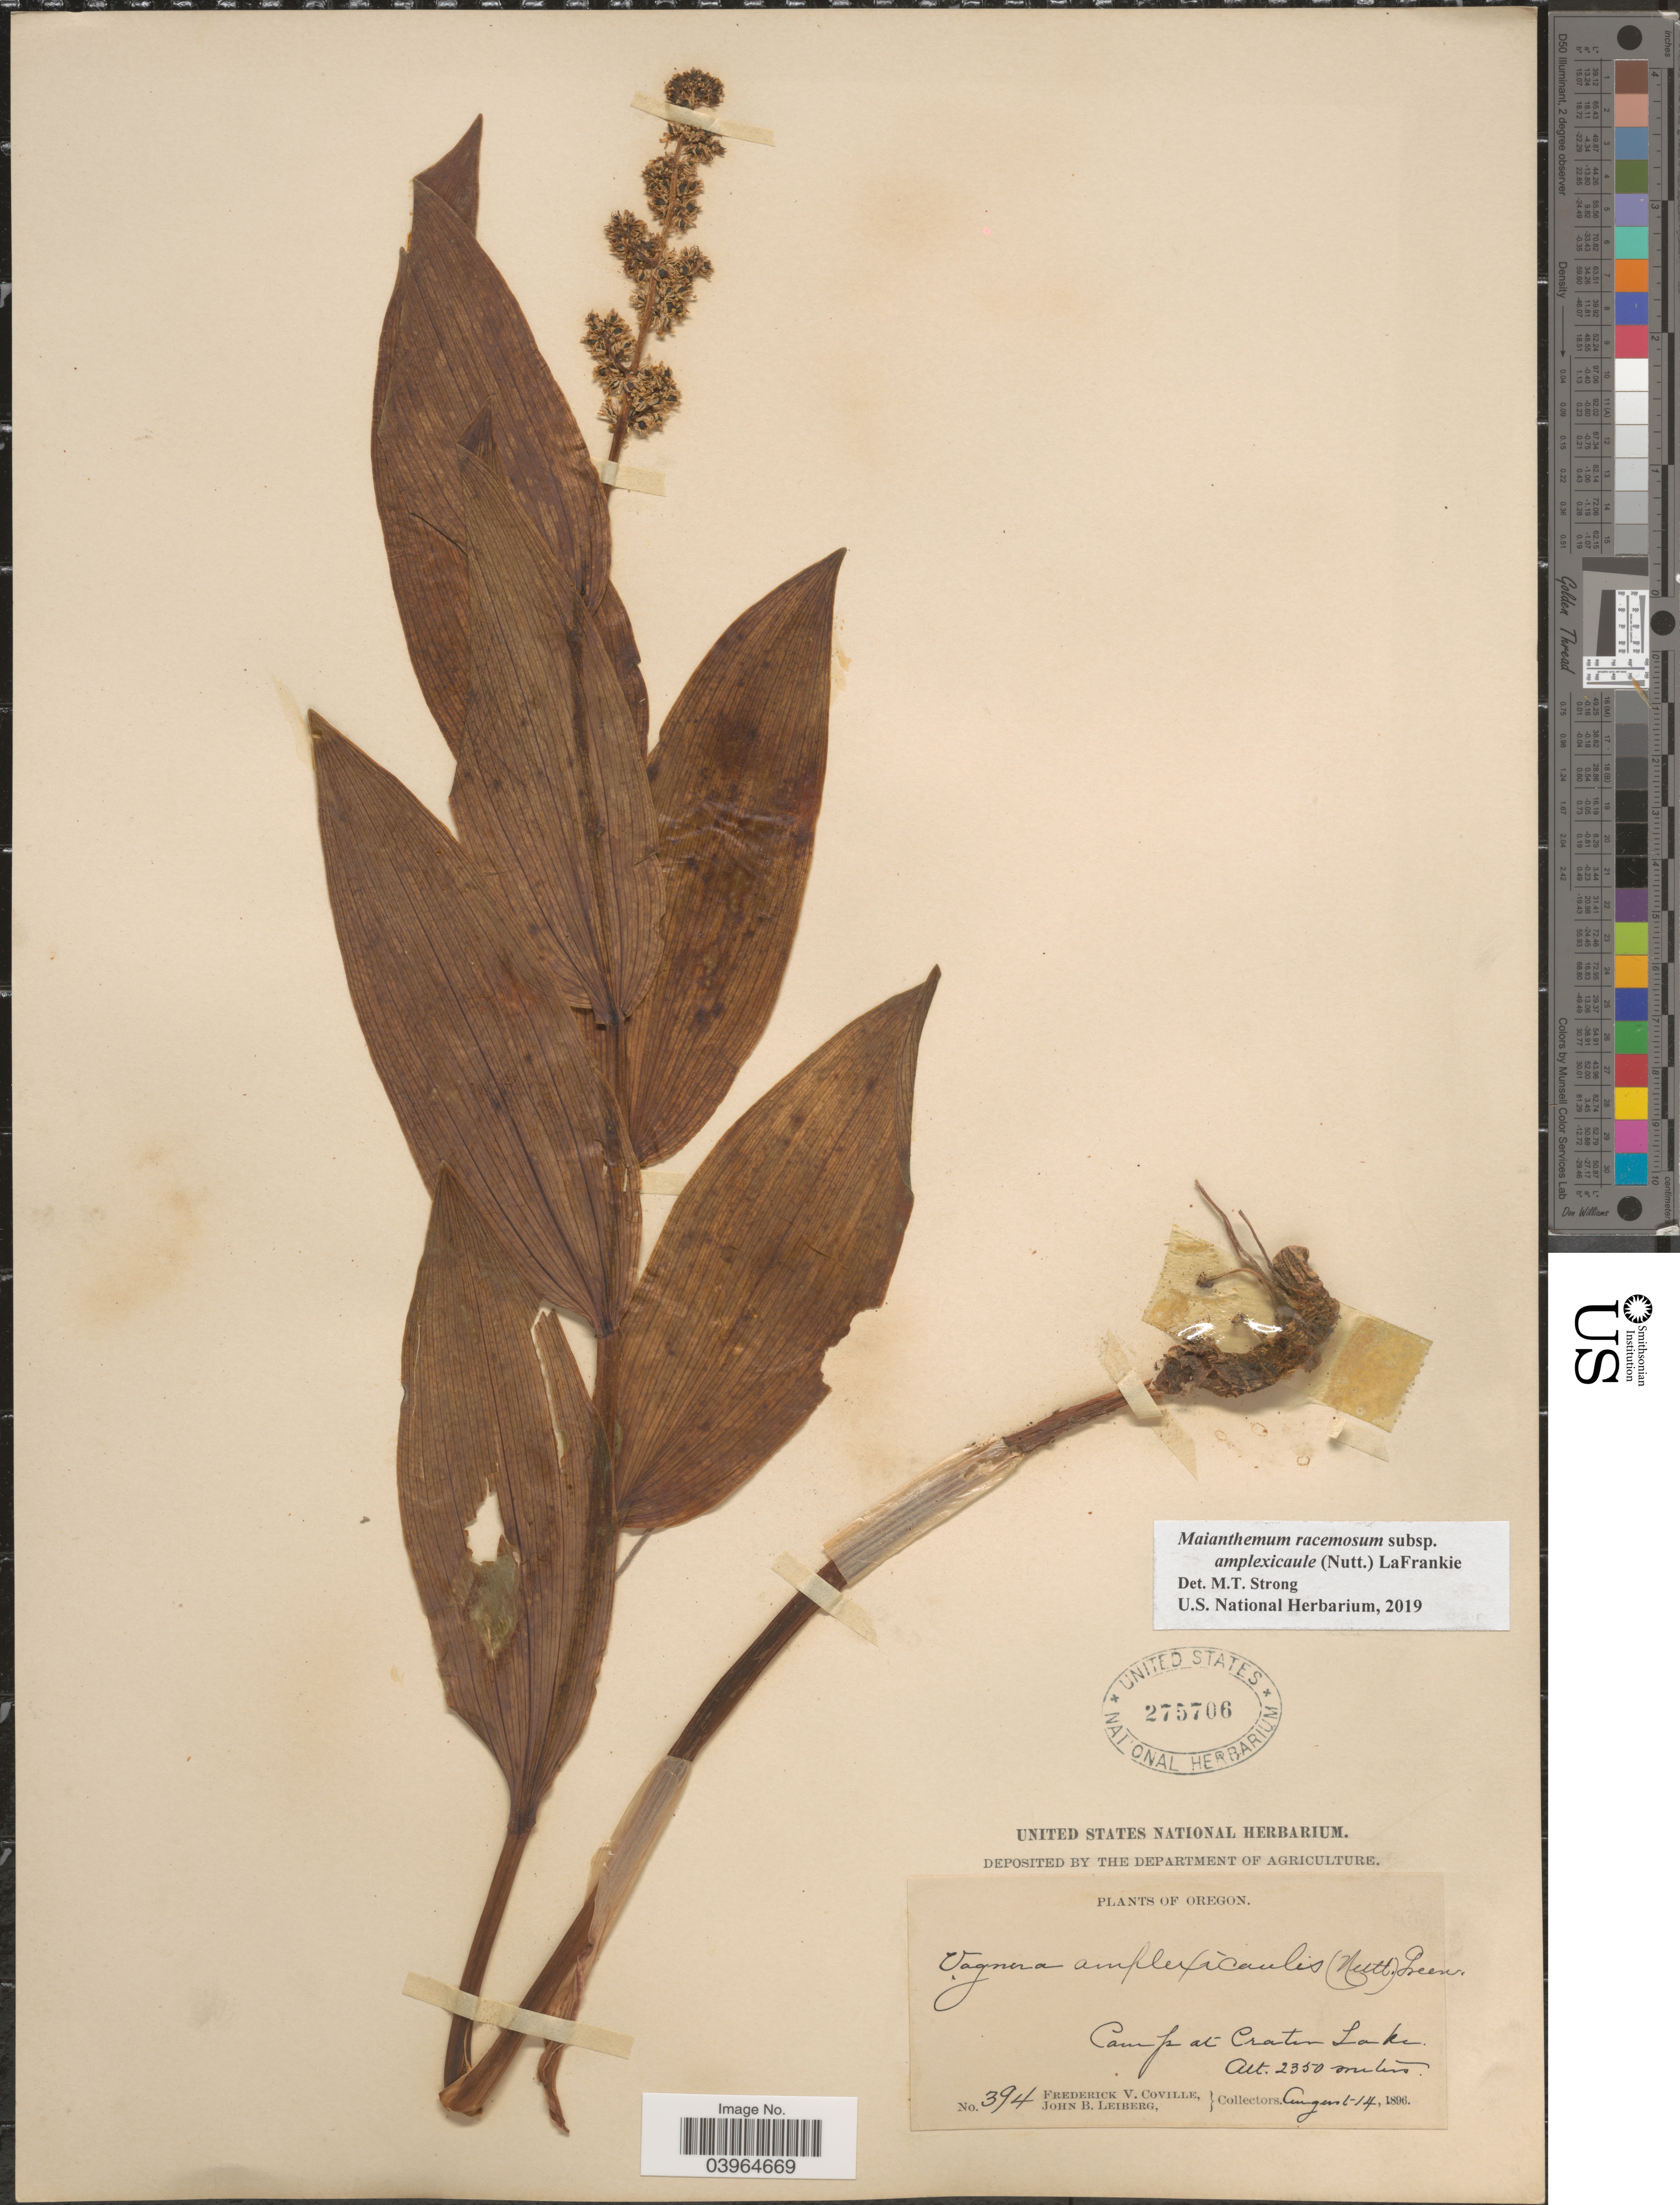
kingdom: Plantae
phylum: Tracheophyta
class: Liliopsida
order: Asparagales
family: Asparagaceae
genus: Maianthemum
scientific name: Maianthemum racemosum subsp. amplexicaule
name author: (Nutt.) LaFrankie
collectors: F. V. Coville & J. B. Leiberg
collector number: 394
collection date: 1896-08-14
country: United States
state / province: Oregon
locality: Camp at Crater Lake.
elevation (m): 2350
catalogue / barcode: US 275706